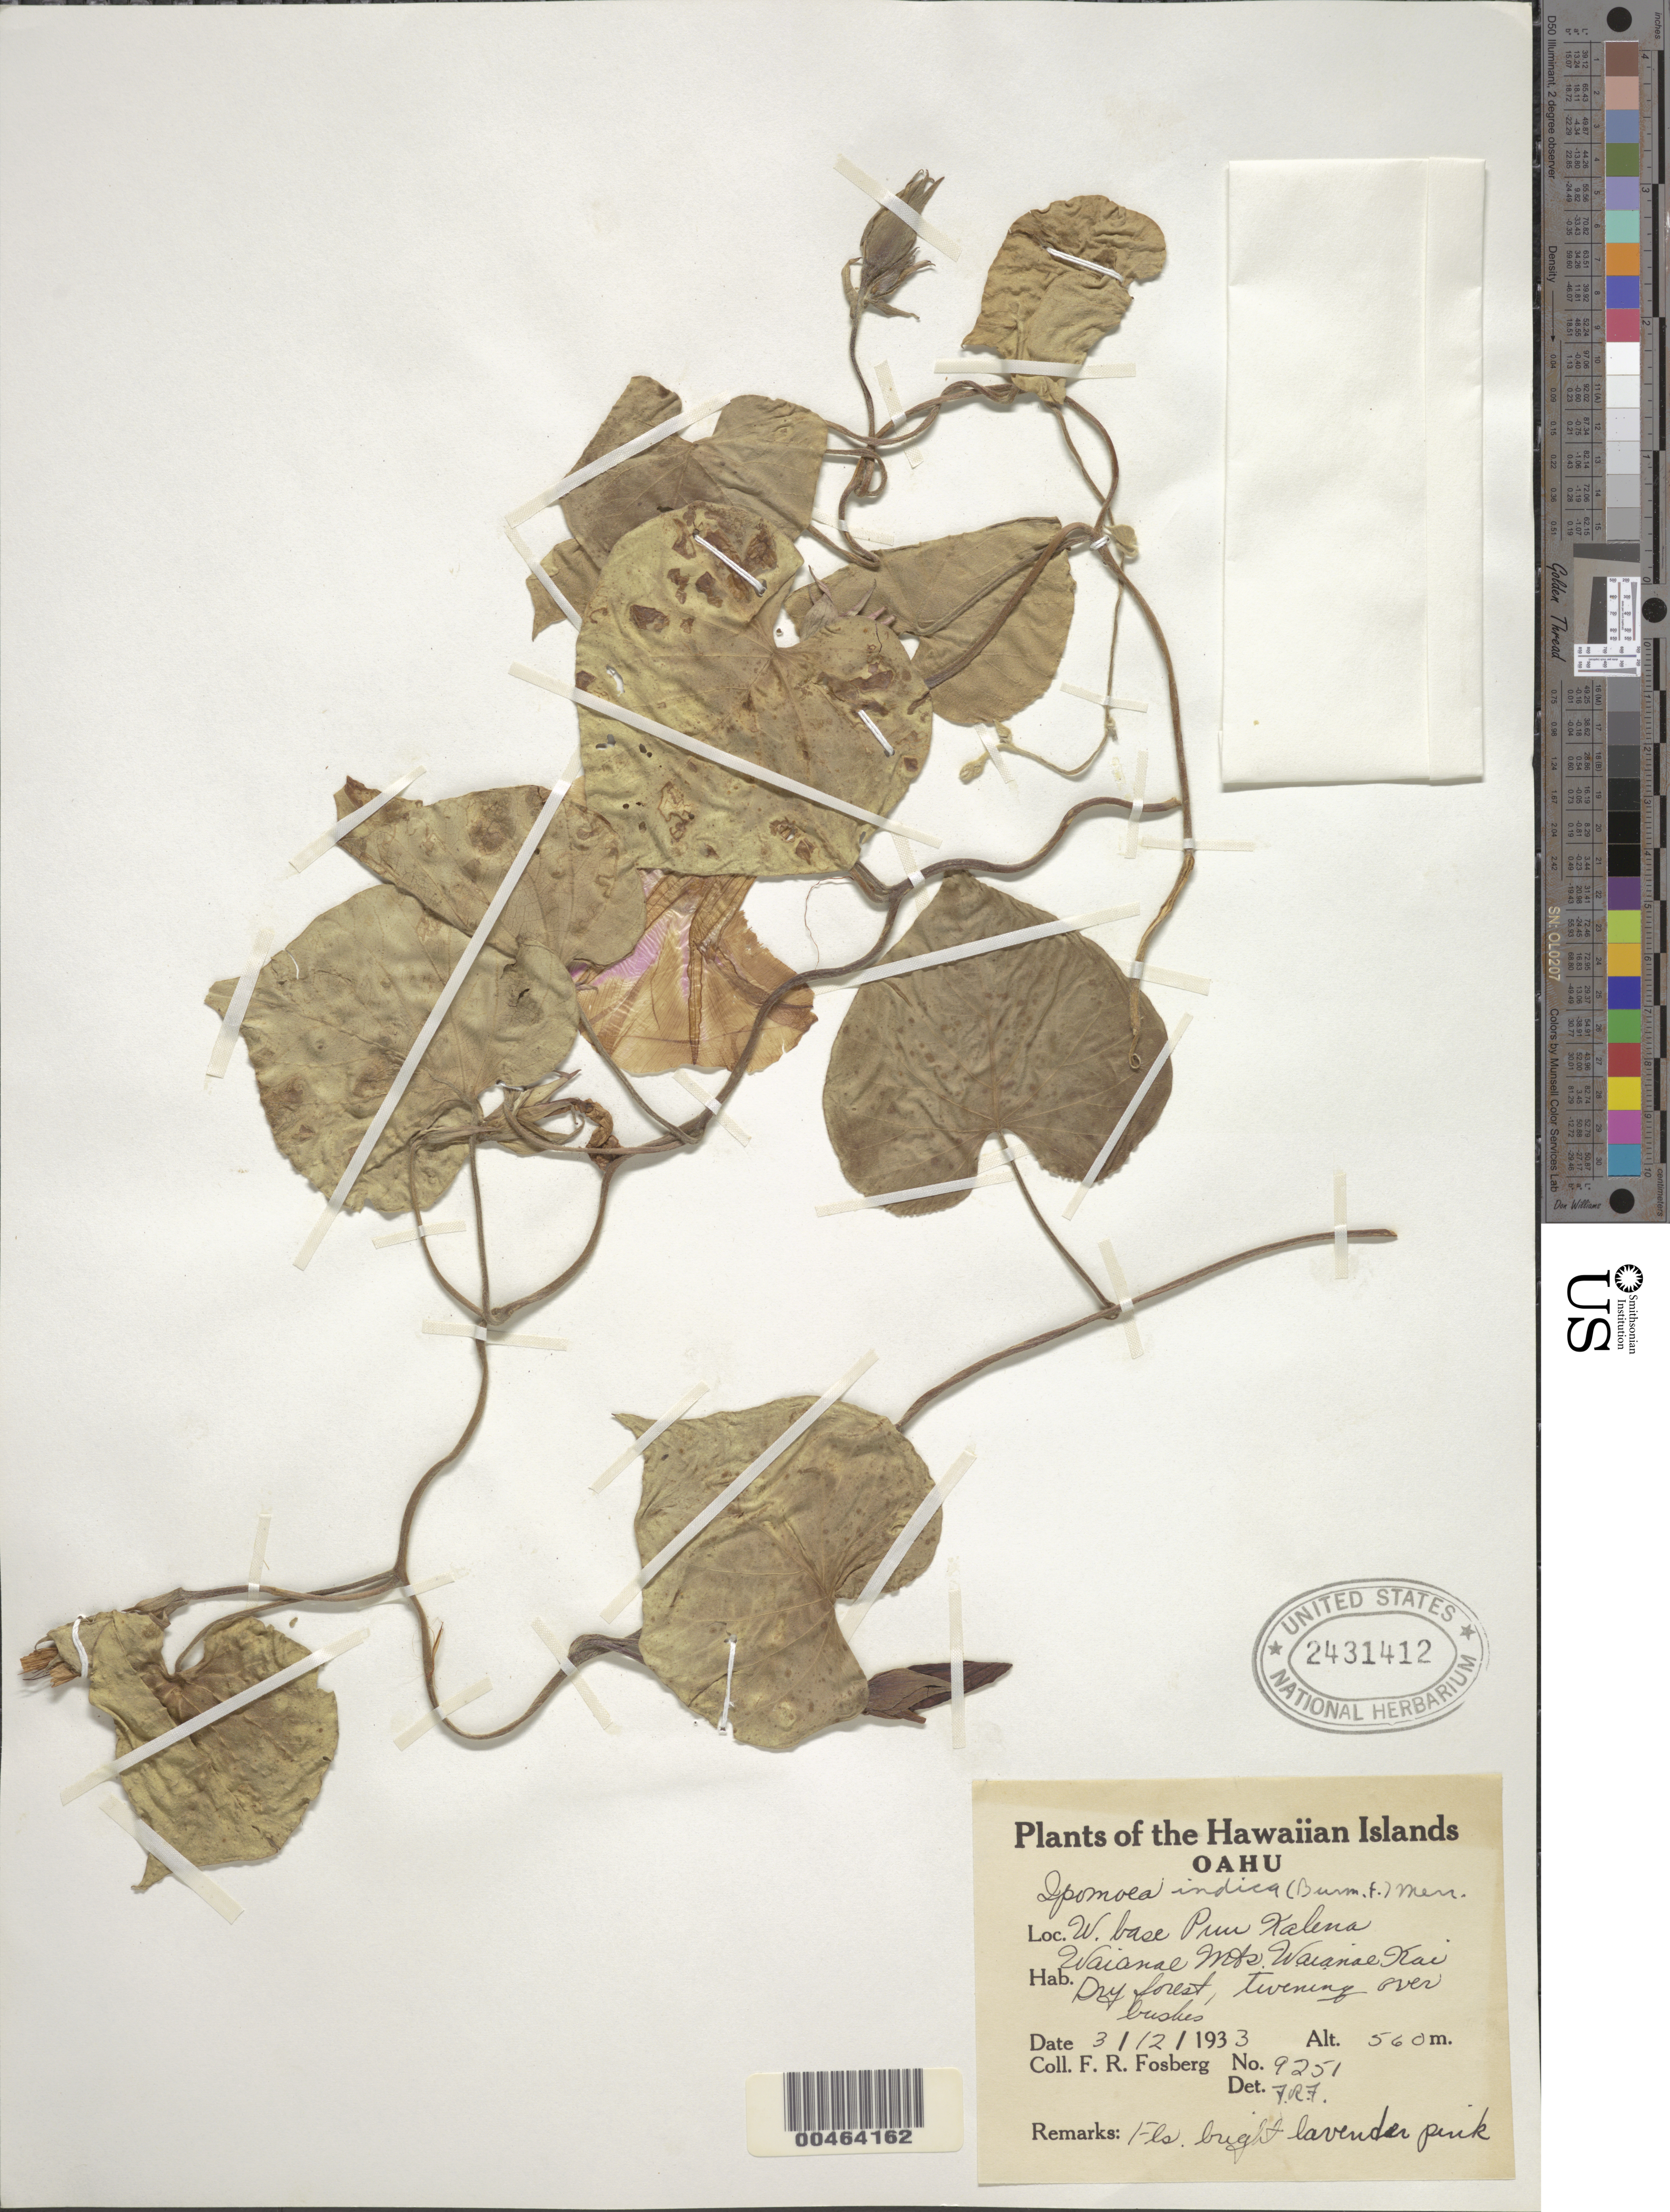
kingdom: Plantae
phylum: Tracheophyta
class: Magnoliopsida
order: Solanales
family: Convolvulaceae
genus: Ipomoea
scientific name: Ipomoea indica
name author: (Burm.) Merr.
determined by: Fosberg, F. R.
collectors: F. R. Fosberg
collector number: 9251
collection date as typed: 12 Mar 1933 or 3 Dec 1933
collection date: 1933-03-12 or 1933-12-03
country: United States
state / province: Hawaii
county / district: Honolulu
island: Oahu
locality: W. base Puu Kalena, Waianae Mts. Waianae Kai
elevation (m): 560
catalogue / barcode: US 2431412